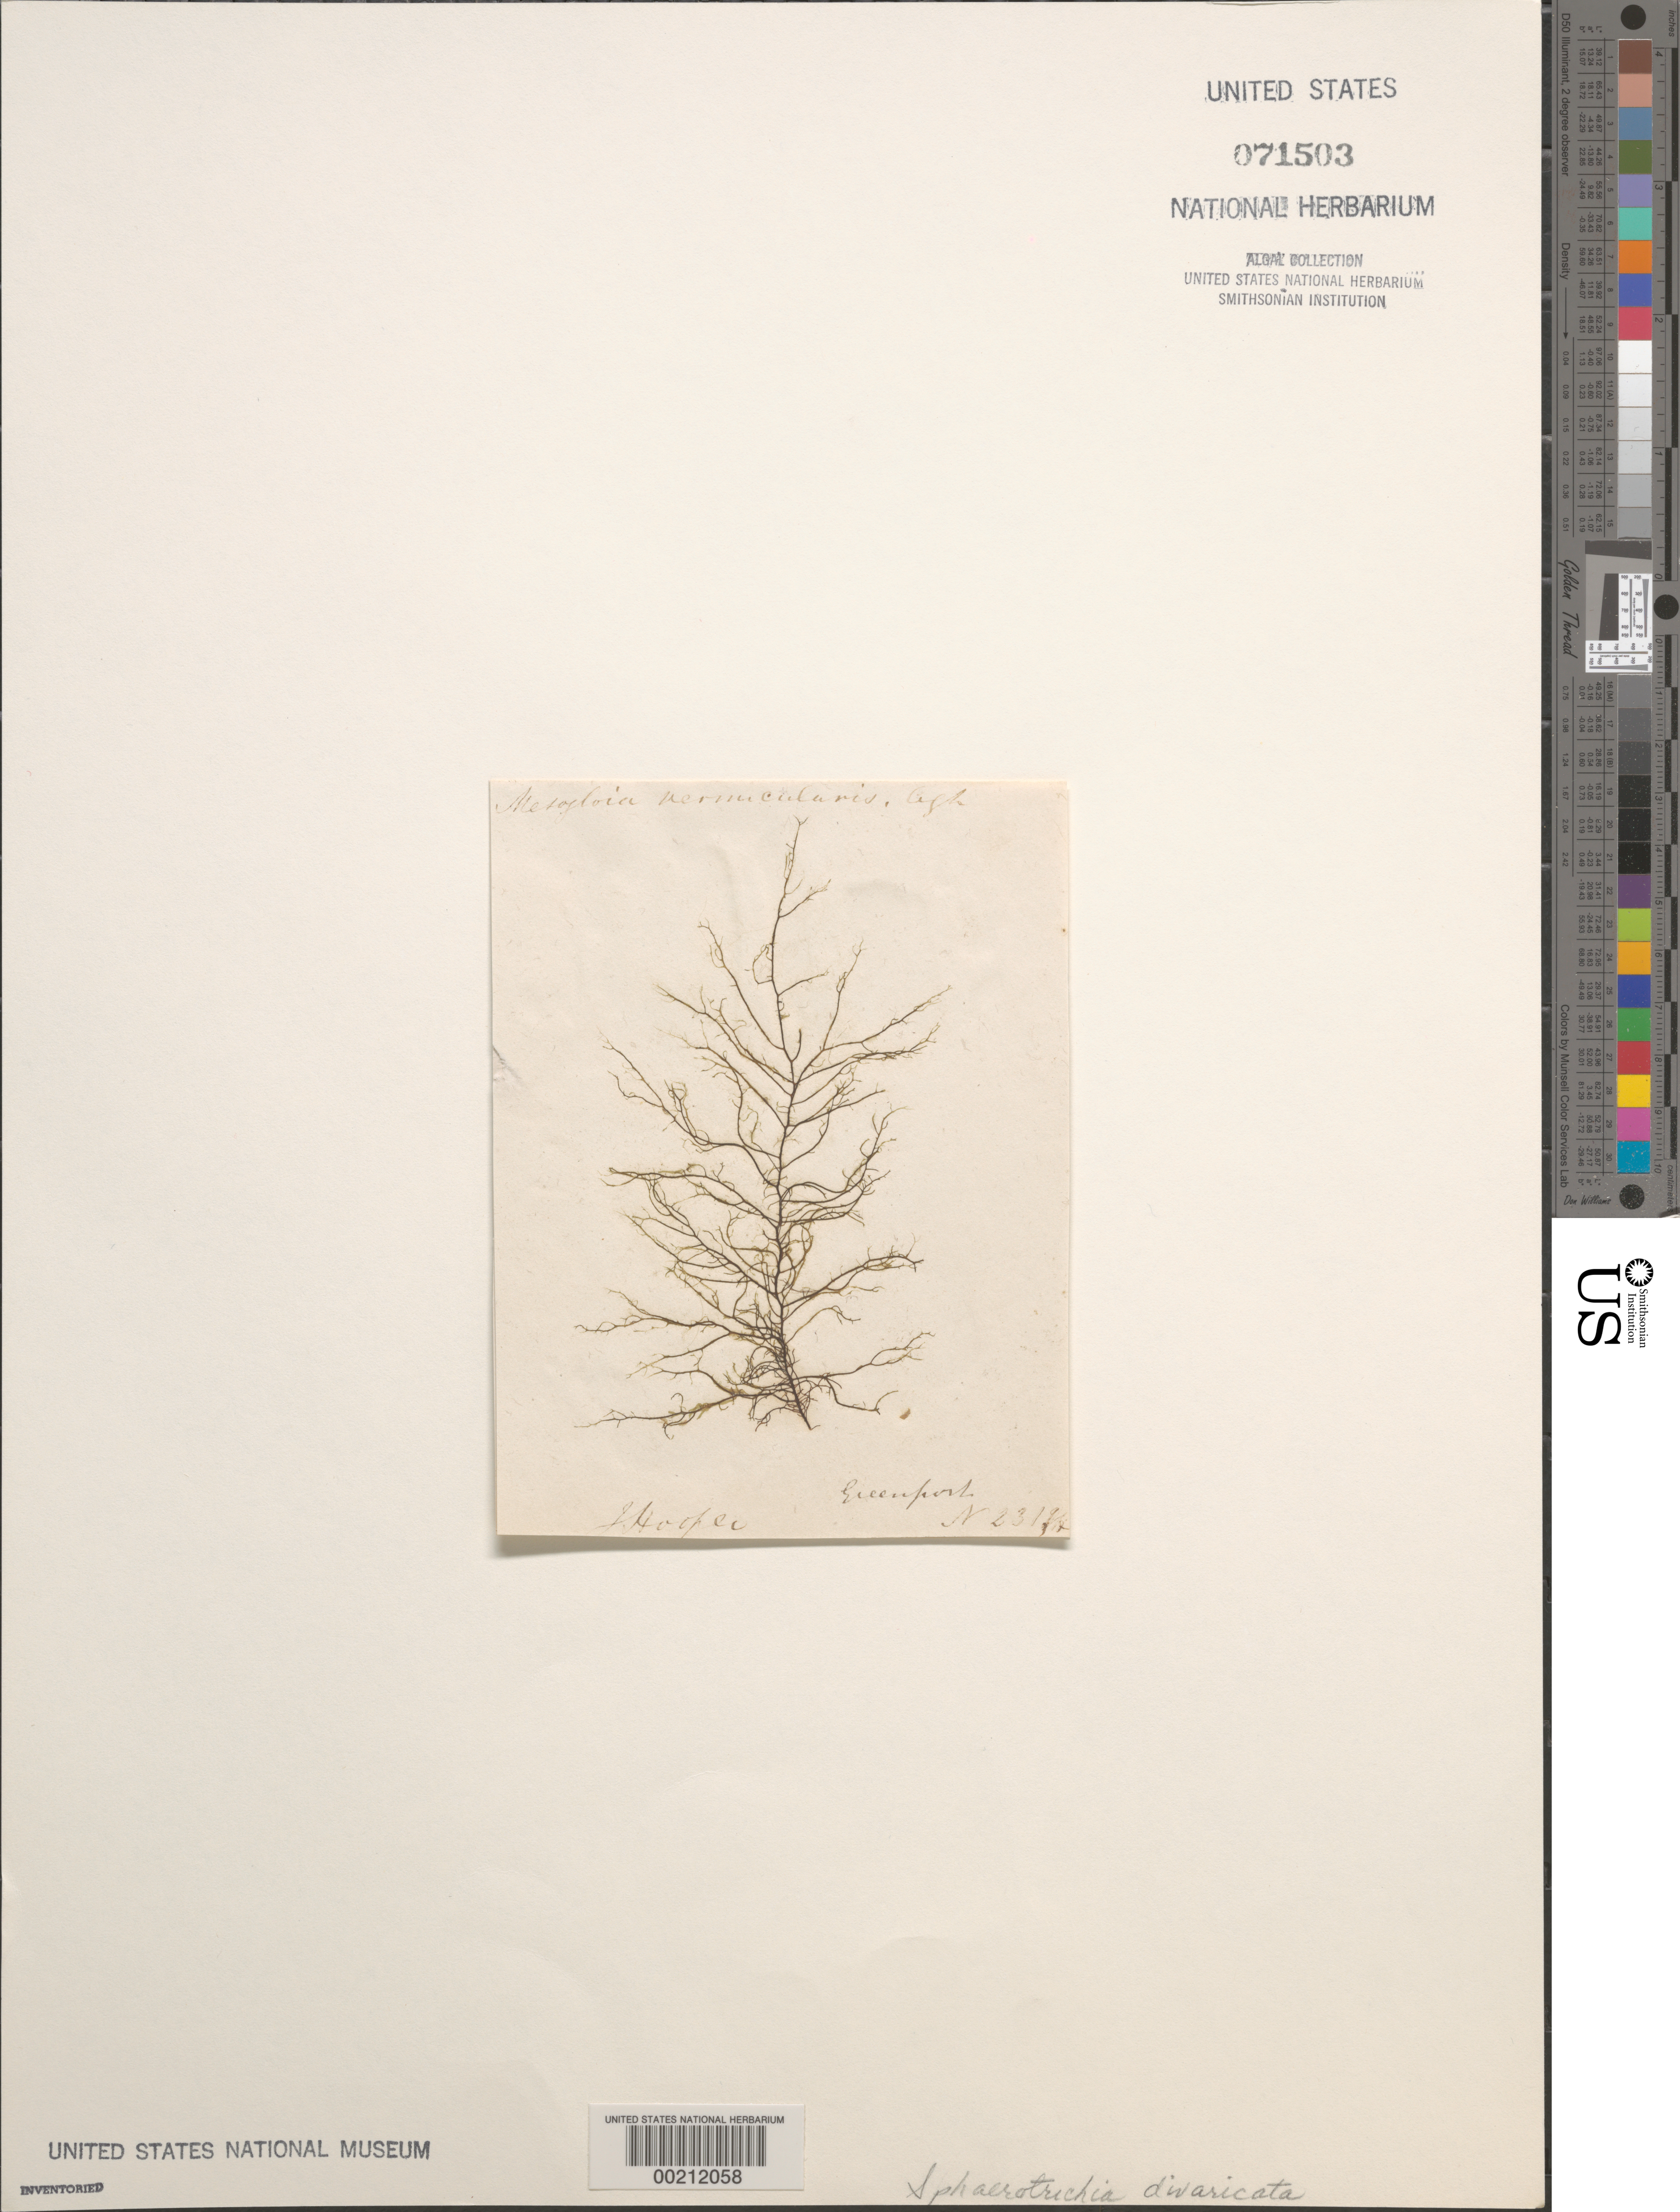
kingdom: Chromista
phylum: Ochrophyta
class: Phaeophyceae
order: Ectocarpales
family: Chordariaceae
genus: Sphaerotrichia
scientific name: Sphaerotrichia divaricata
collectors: J. Hooper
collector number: N231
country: United States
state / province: New York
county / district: Suffolk County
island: Long Island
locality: Greenport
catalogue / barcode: US 71503